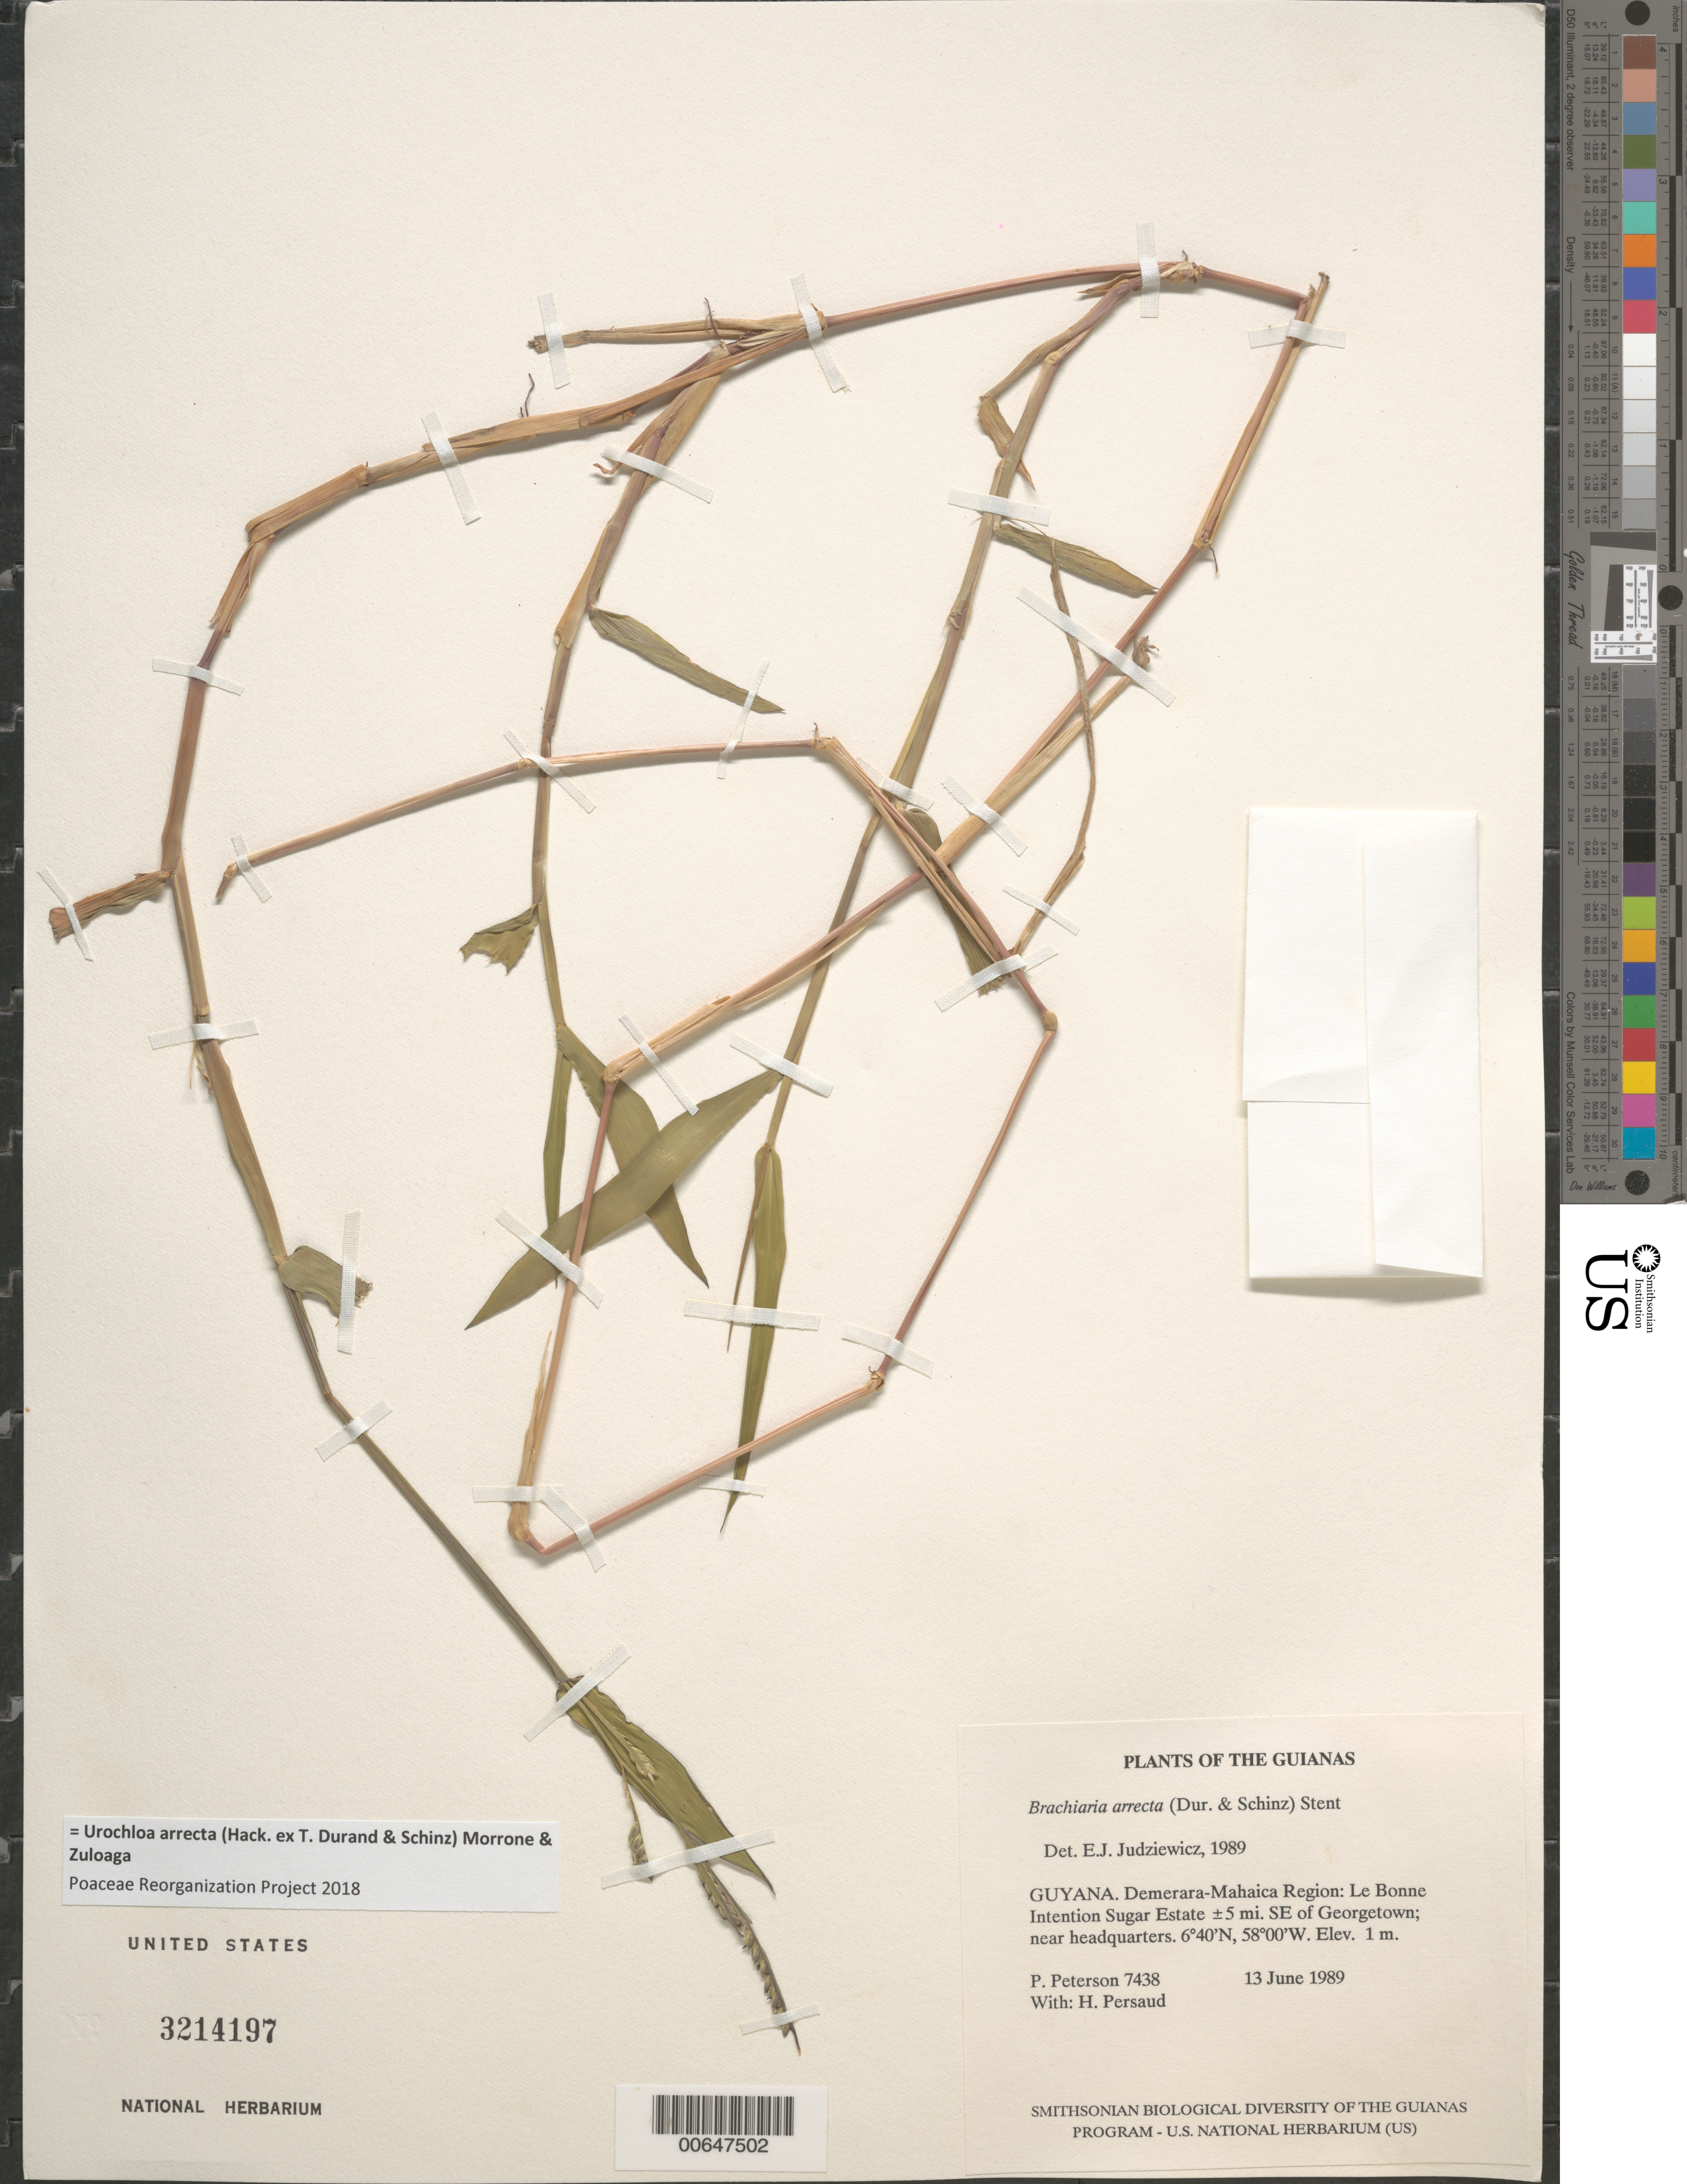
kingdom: Plantae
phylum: Tracheophyta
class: Liliopsida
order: Poales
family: Poaceae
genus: Brachiaria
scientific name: Brachiaria arrecta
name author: (Hack. ex Durand & Schinz) Stent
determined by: Judziewicz, E. J.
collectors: P. M. Peterson & H. Persaud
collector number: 7438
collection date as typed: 13 June 1989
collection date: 1989-06-13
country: Guyana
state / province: Demerara-Mahaica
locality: Le Bonne Intention Sugar Estate ±5 mi. SE of Georgetown; near headquarters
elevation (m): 1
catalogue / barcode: US 3214197